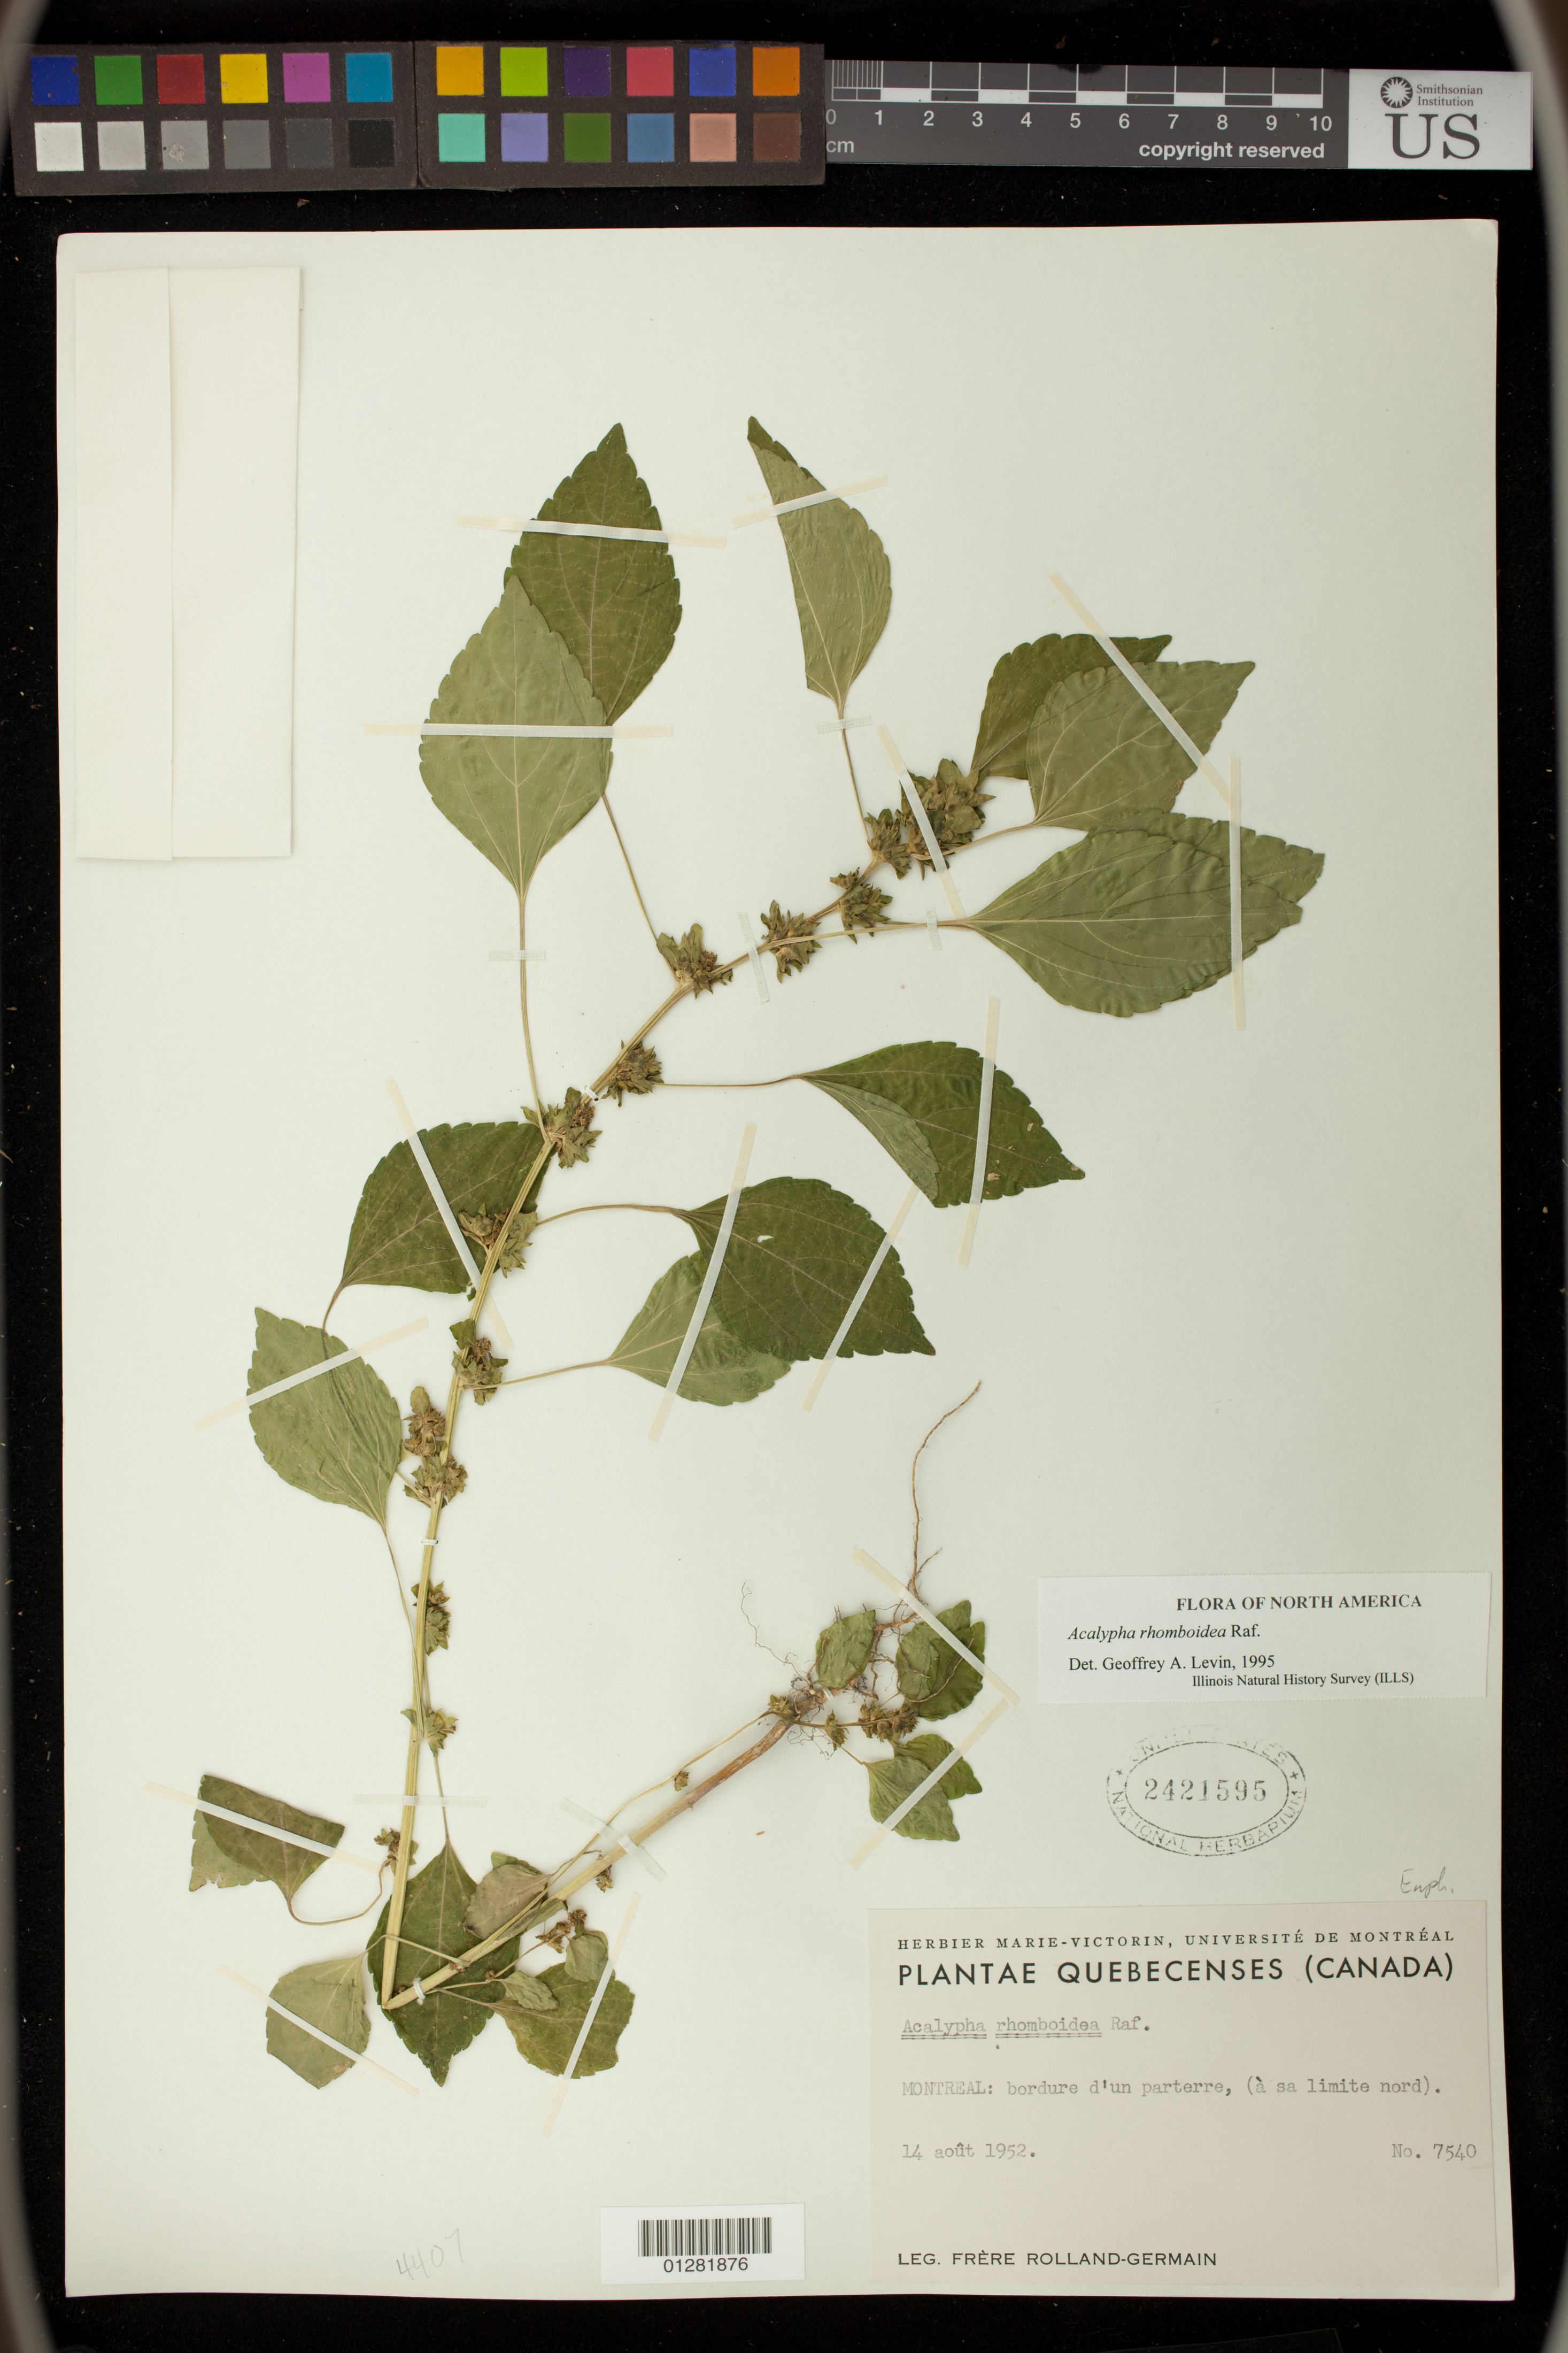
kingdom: Plantae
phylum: Tracheophyta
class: Magnoliopsida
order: Malpighiales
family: Euphorbiaceae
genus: Acalypha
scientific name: Acalypha rhomboidea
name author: Raf.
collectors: Rolland-Germain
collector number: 7540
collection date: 1952-08-14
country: Canada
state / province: Quebec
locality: Montreal: bordure d'un parterre, (a sa limite nord).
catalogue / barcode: US 2421595